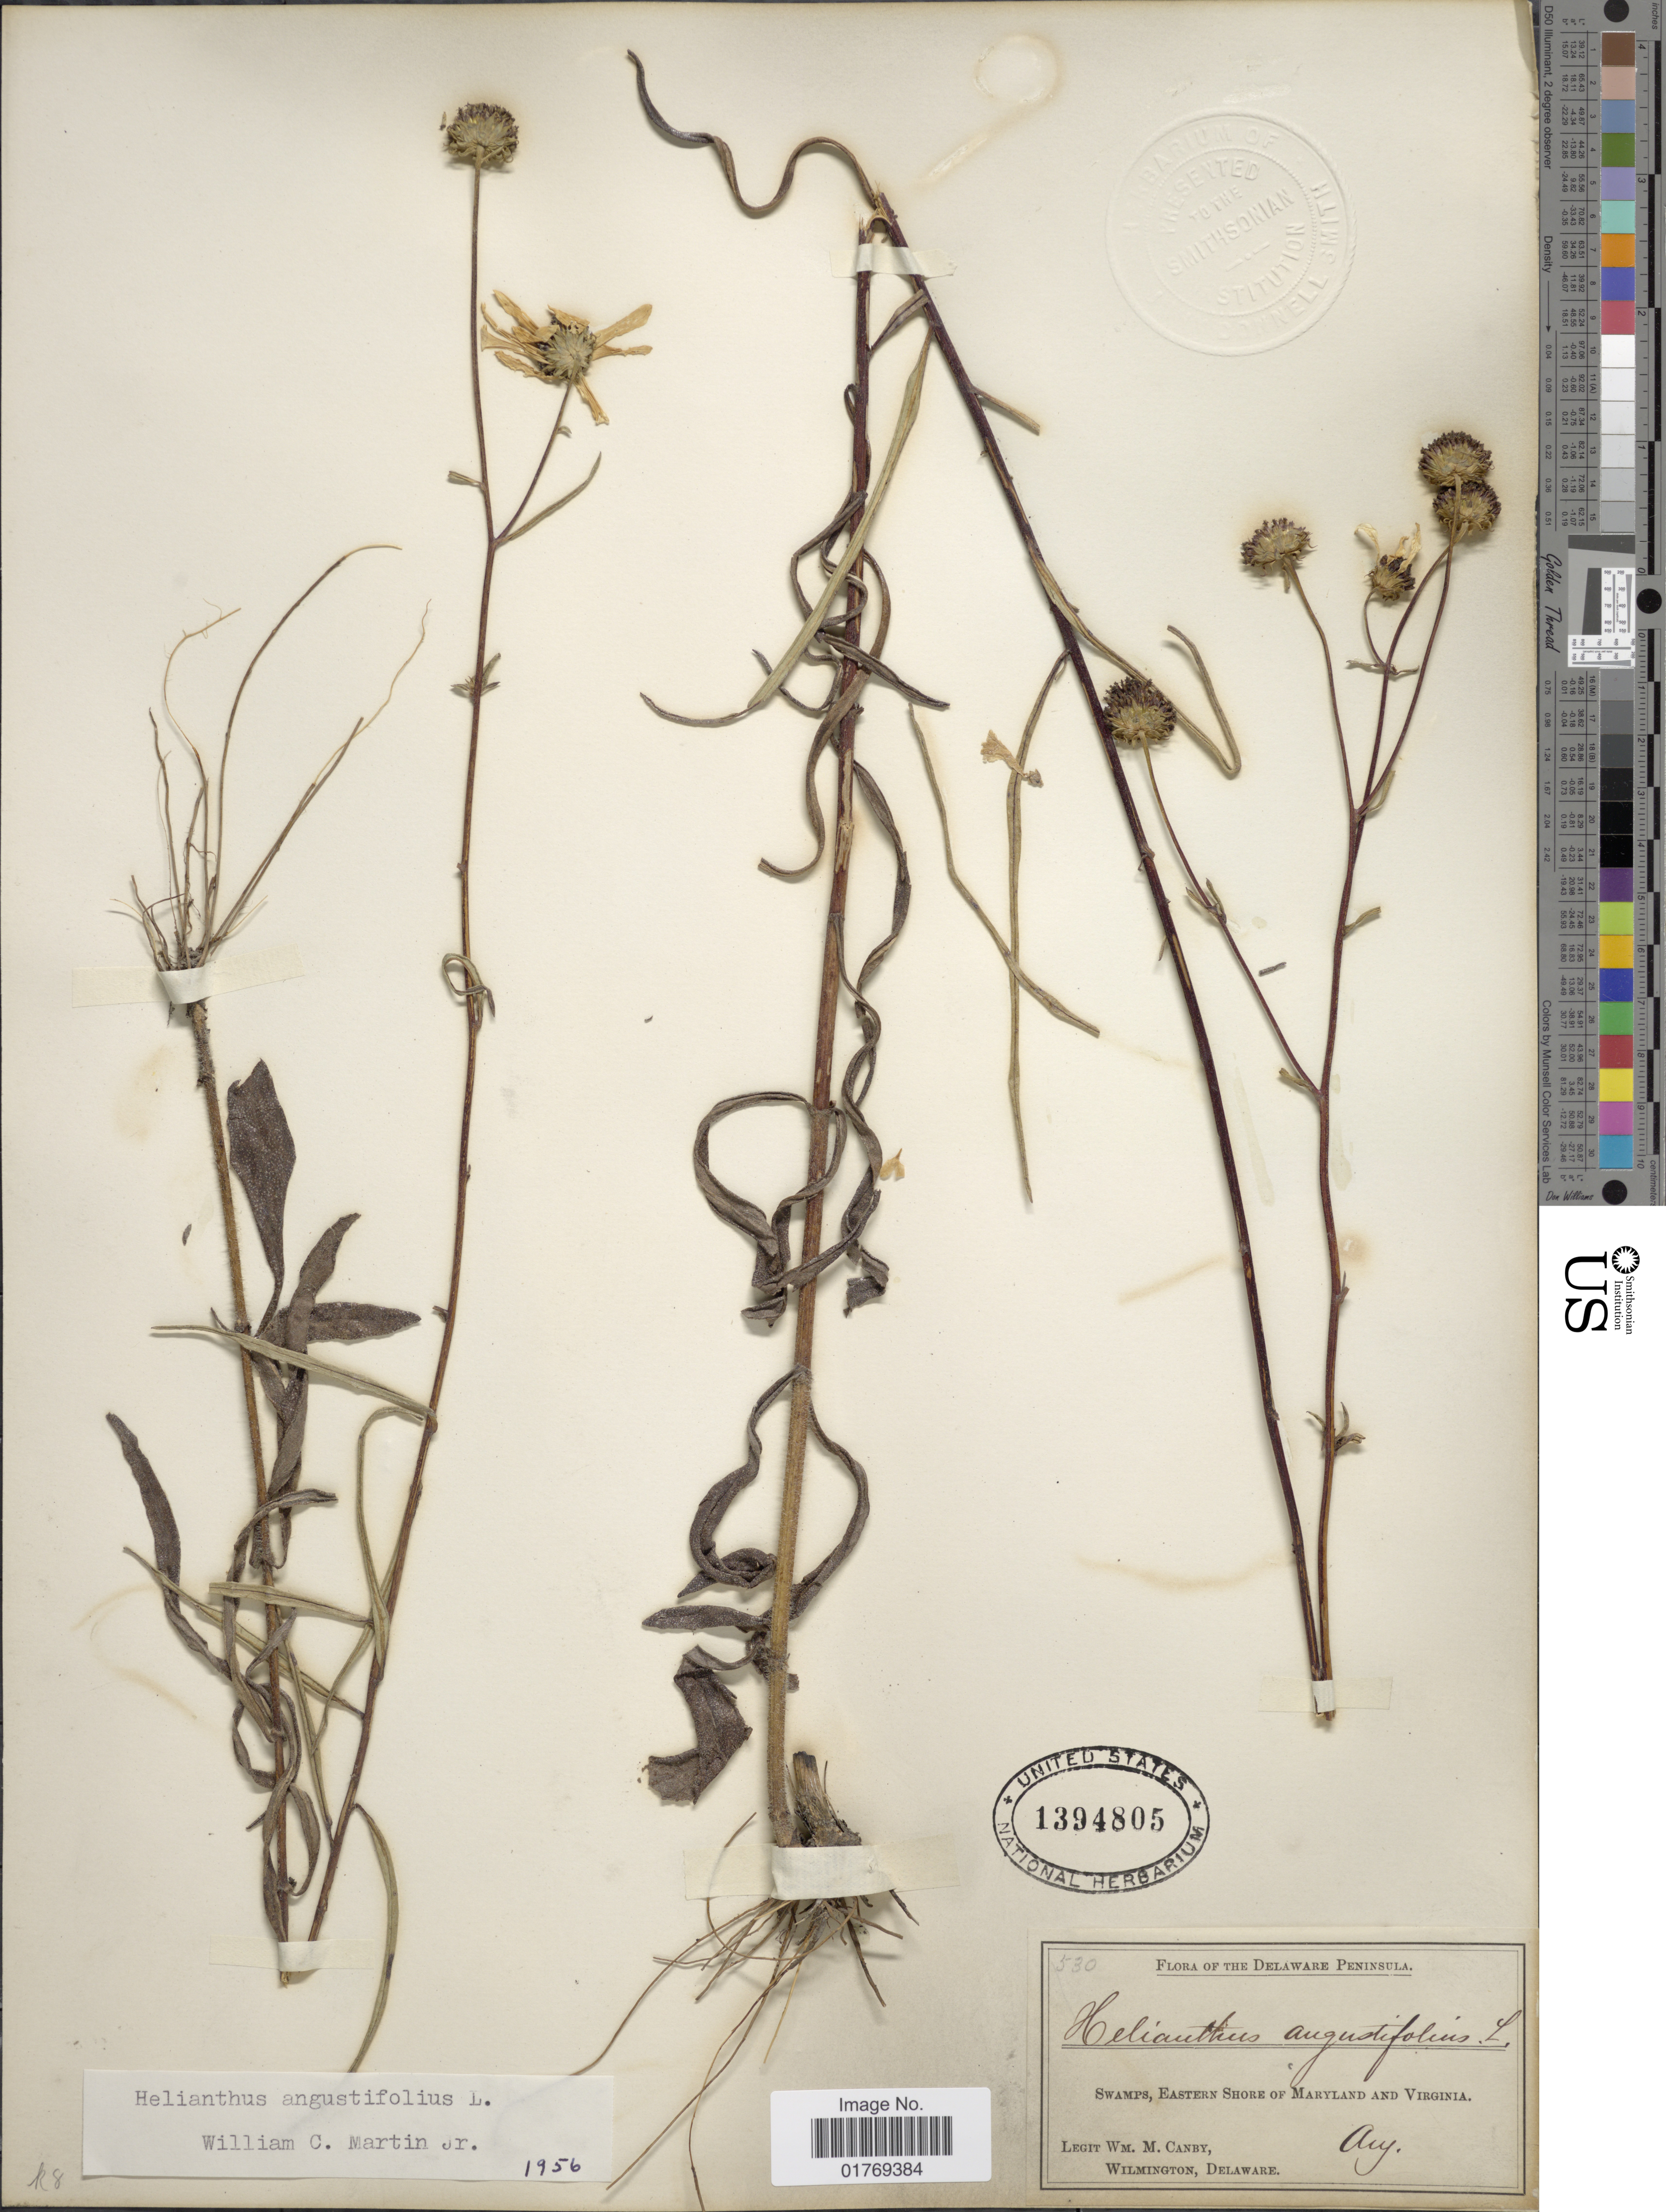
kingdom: Plantae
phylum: Tracheophyta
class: Magnoliopsida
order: Asterales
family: Asteraceae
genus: Helianthus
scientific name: Helianthus angustifolius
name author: L.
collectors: W. M. Canby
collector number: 530?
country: United States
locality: Delaware Peninsula. Swamps, Eastern shore of Maryland and Virginia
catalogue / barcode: US 1394805